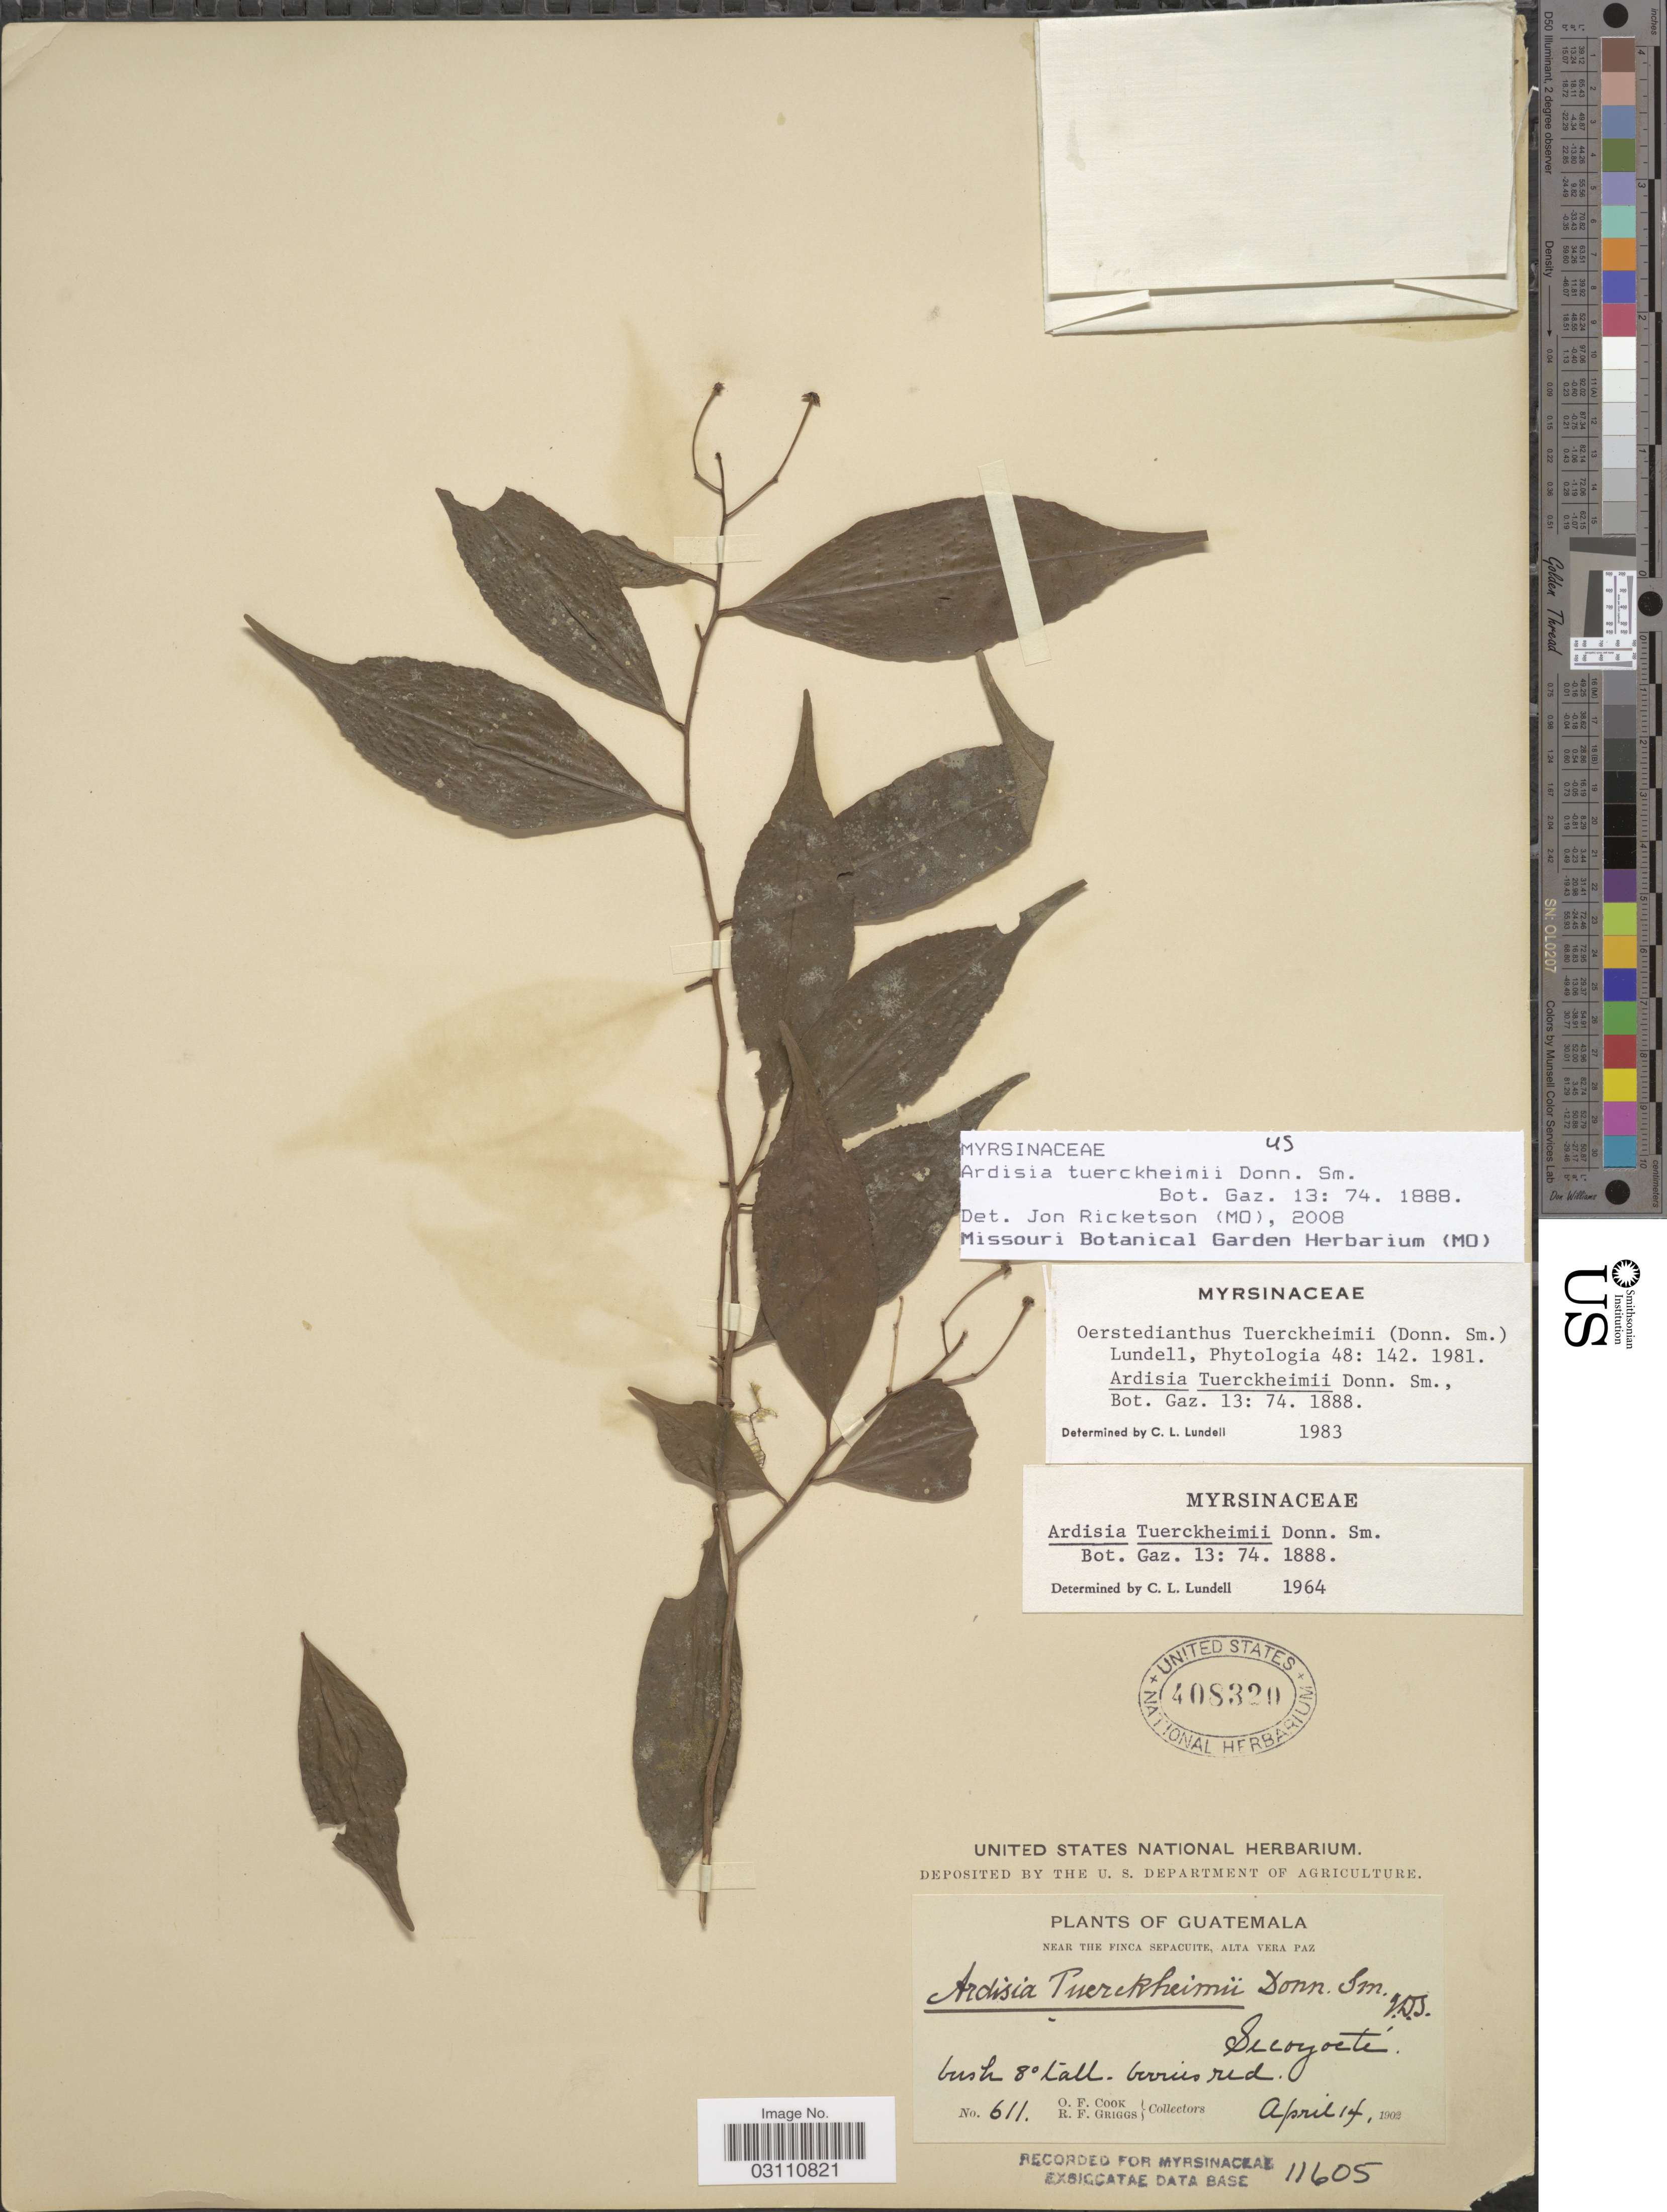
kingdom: Plantae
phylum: Tracheophyta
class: Magnoliopsida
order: Ericales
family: Primulaceae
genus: Ardisia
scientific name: Ardisia tuerckheimii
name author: Donn. Sm.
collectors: O. F. Cook & R. F. Griggs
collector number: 611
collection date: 1902-04-14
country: Guatemala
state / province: Alta Verapaz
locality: Near The Finca Sepacuite. Secoyocté.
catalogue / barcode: US 408320